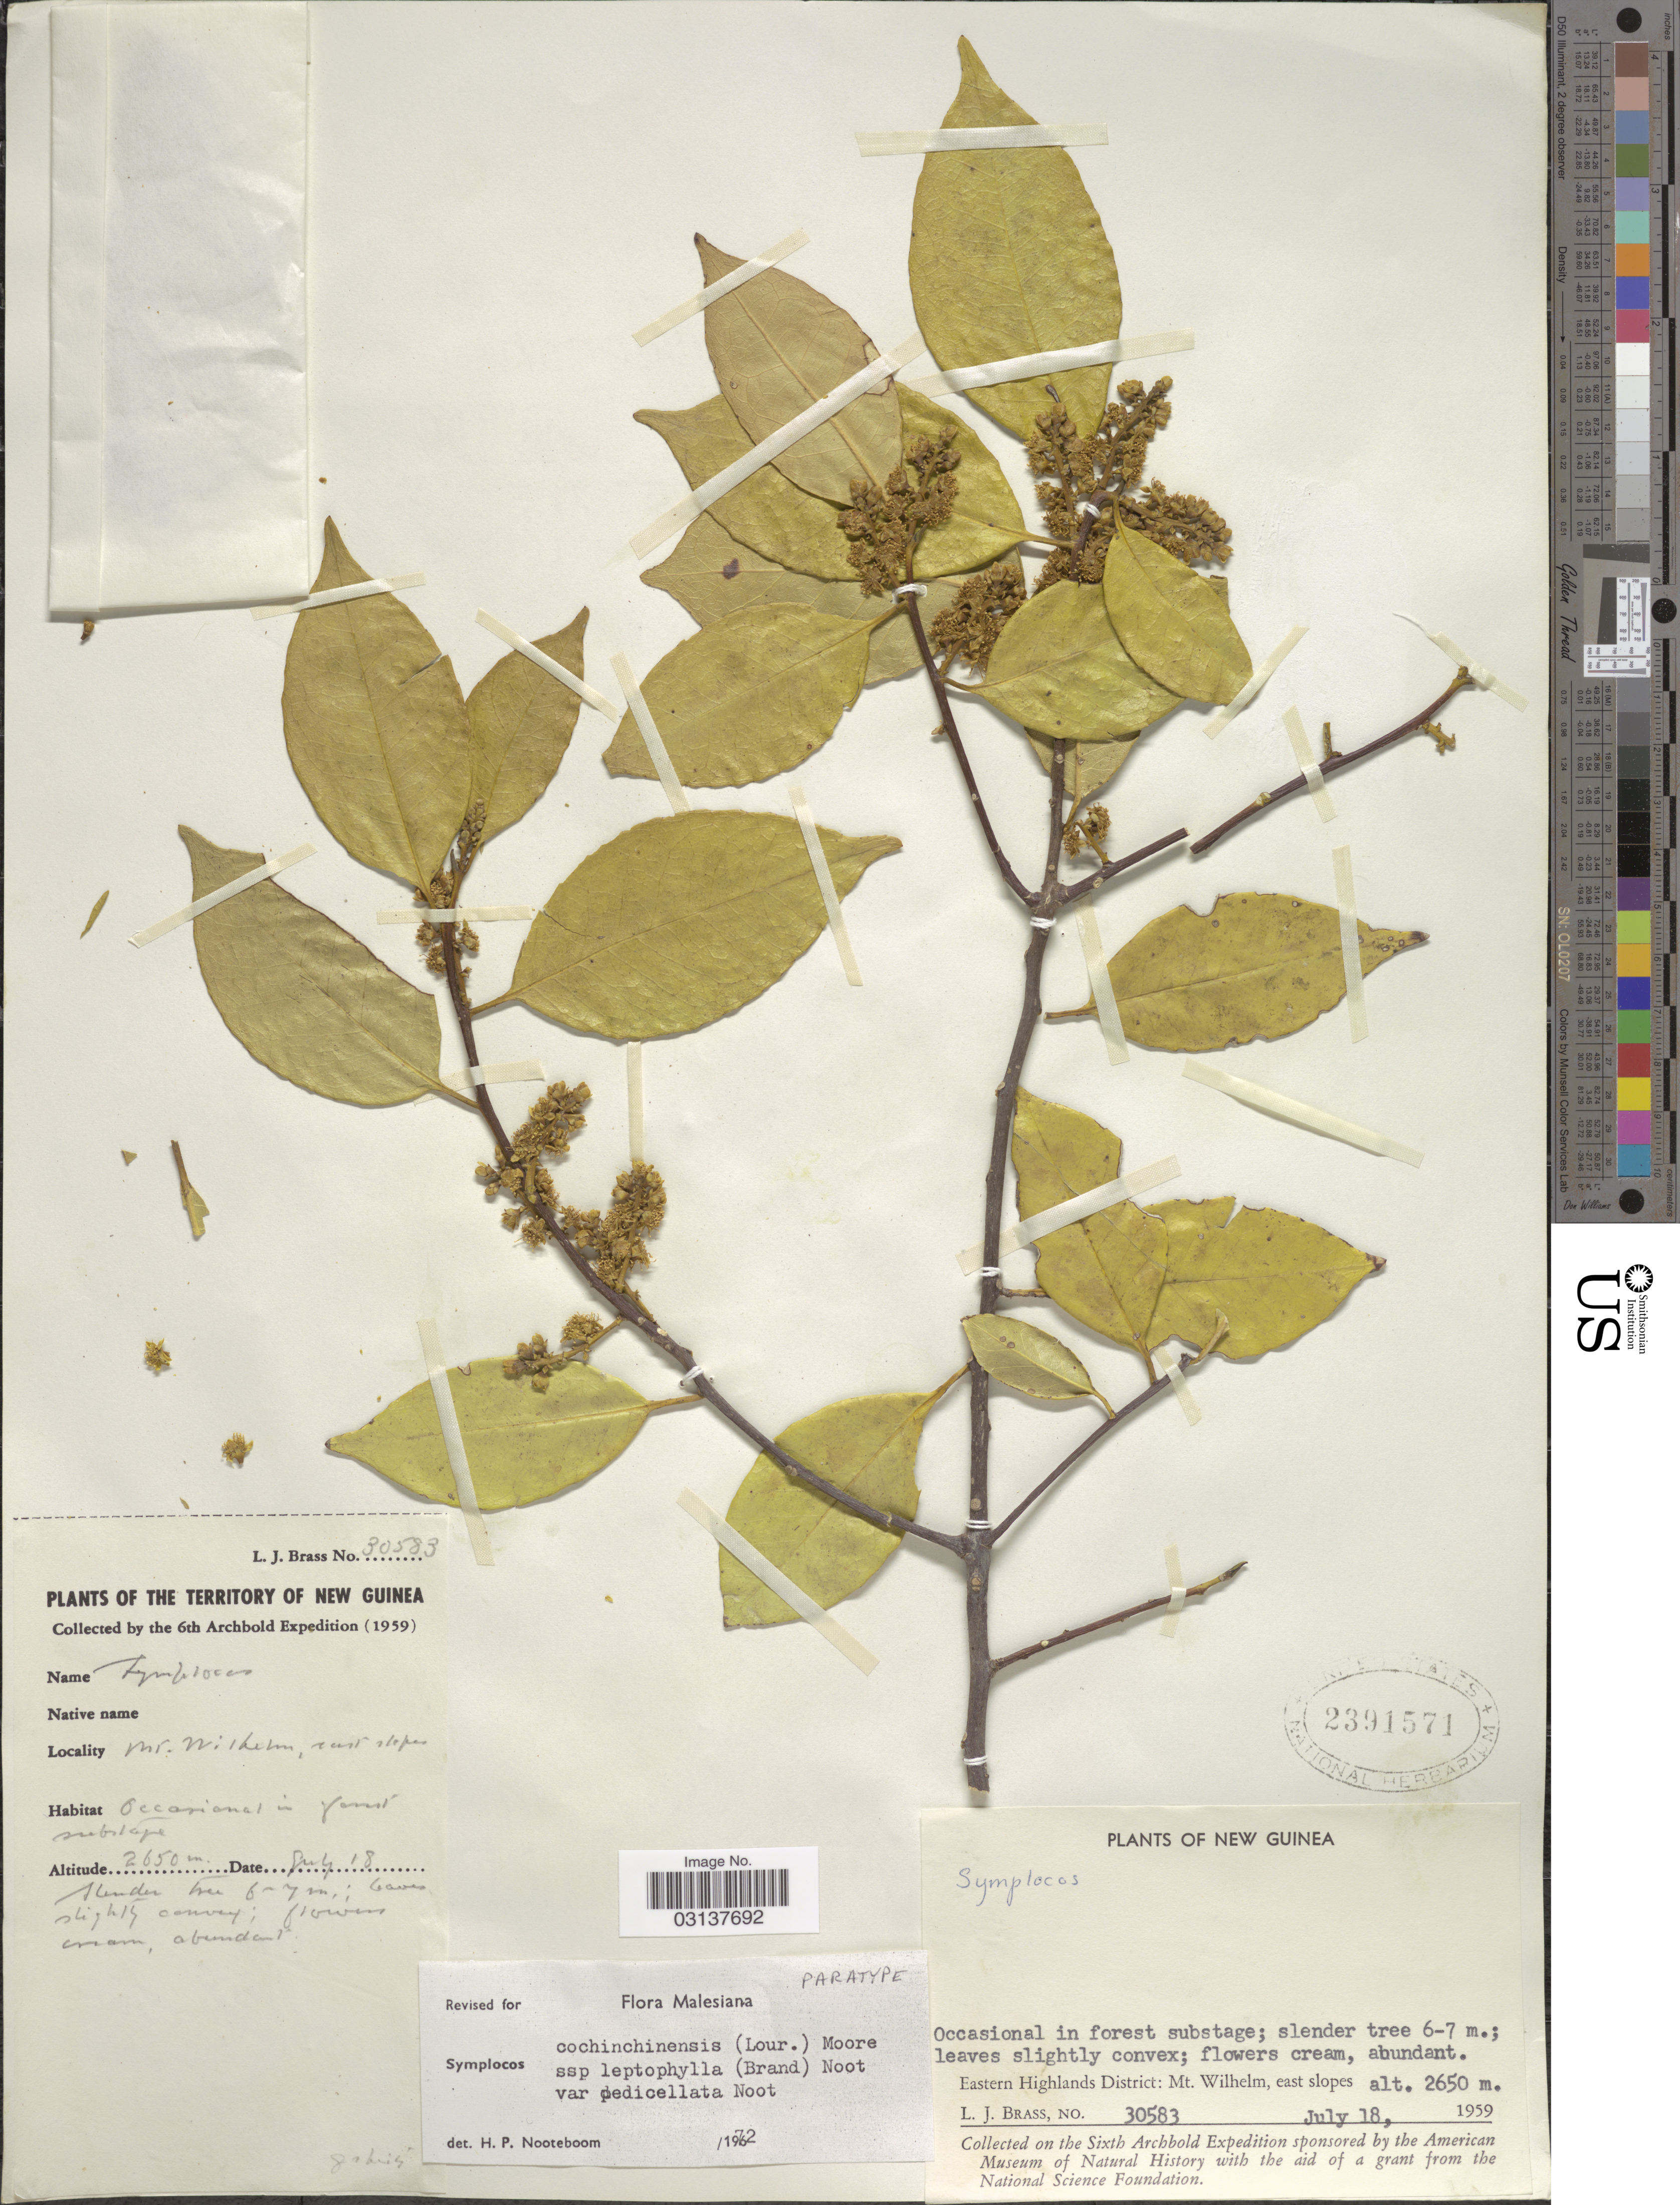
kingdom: Plantae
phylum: Tracheophyta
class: Magnoliopsida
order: Ericales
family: Symplocaceae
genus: Symplocos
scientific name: Symplocos cochinchinensis var. pedicellata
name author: Noot.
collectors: L. J. Brass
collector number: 30583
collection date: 1959-07-18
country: Papua New Guinea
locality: New Guinea, Eastern Highlands District: Mt. Wilhelm, east slopes.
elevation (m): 2650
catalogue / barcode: US 2391571